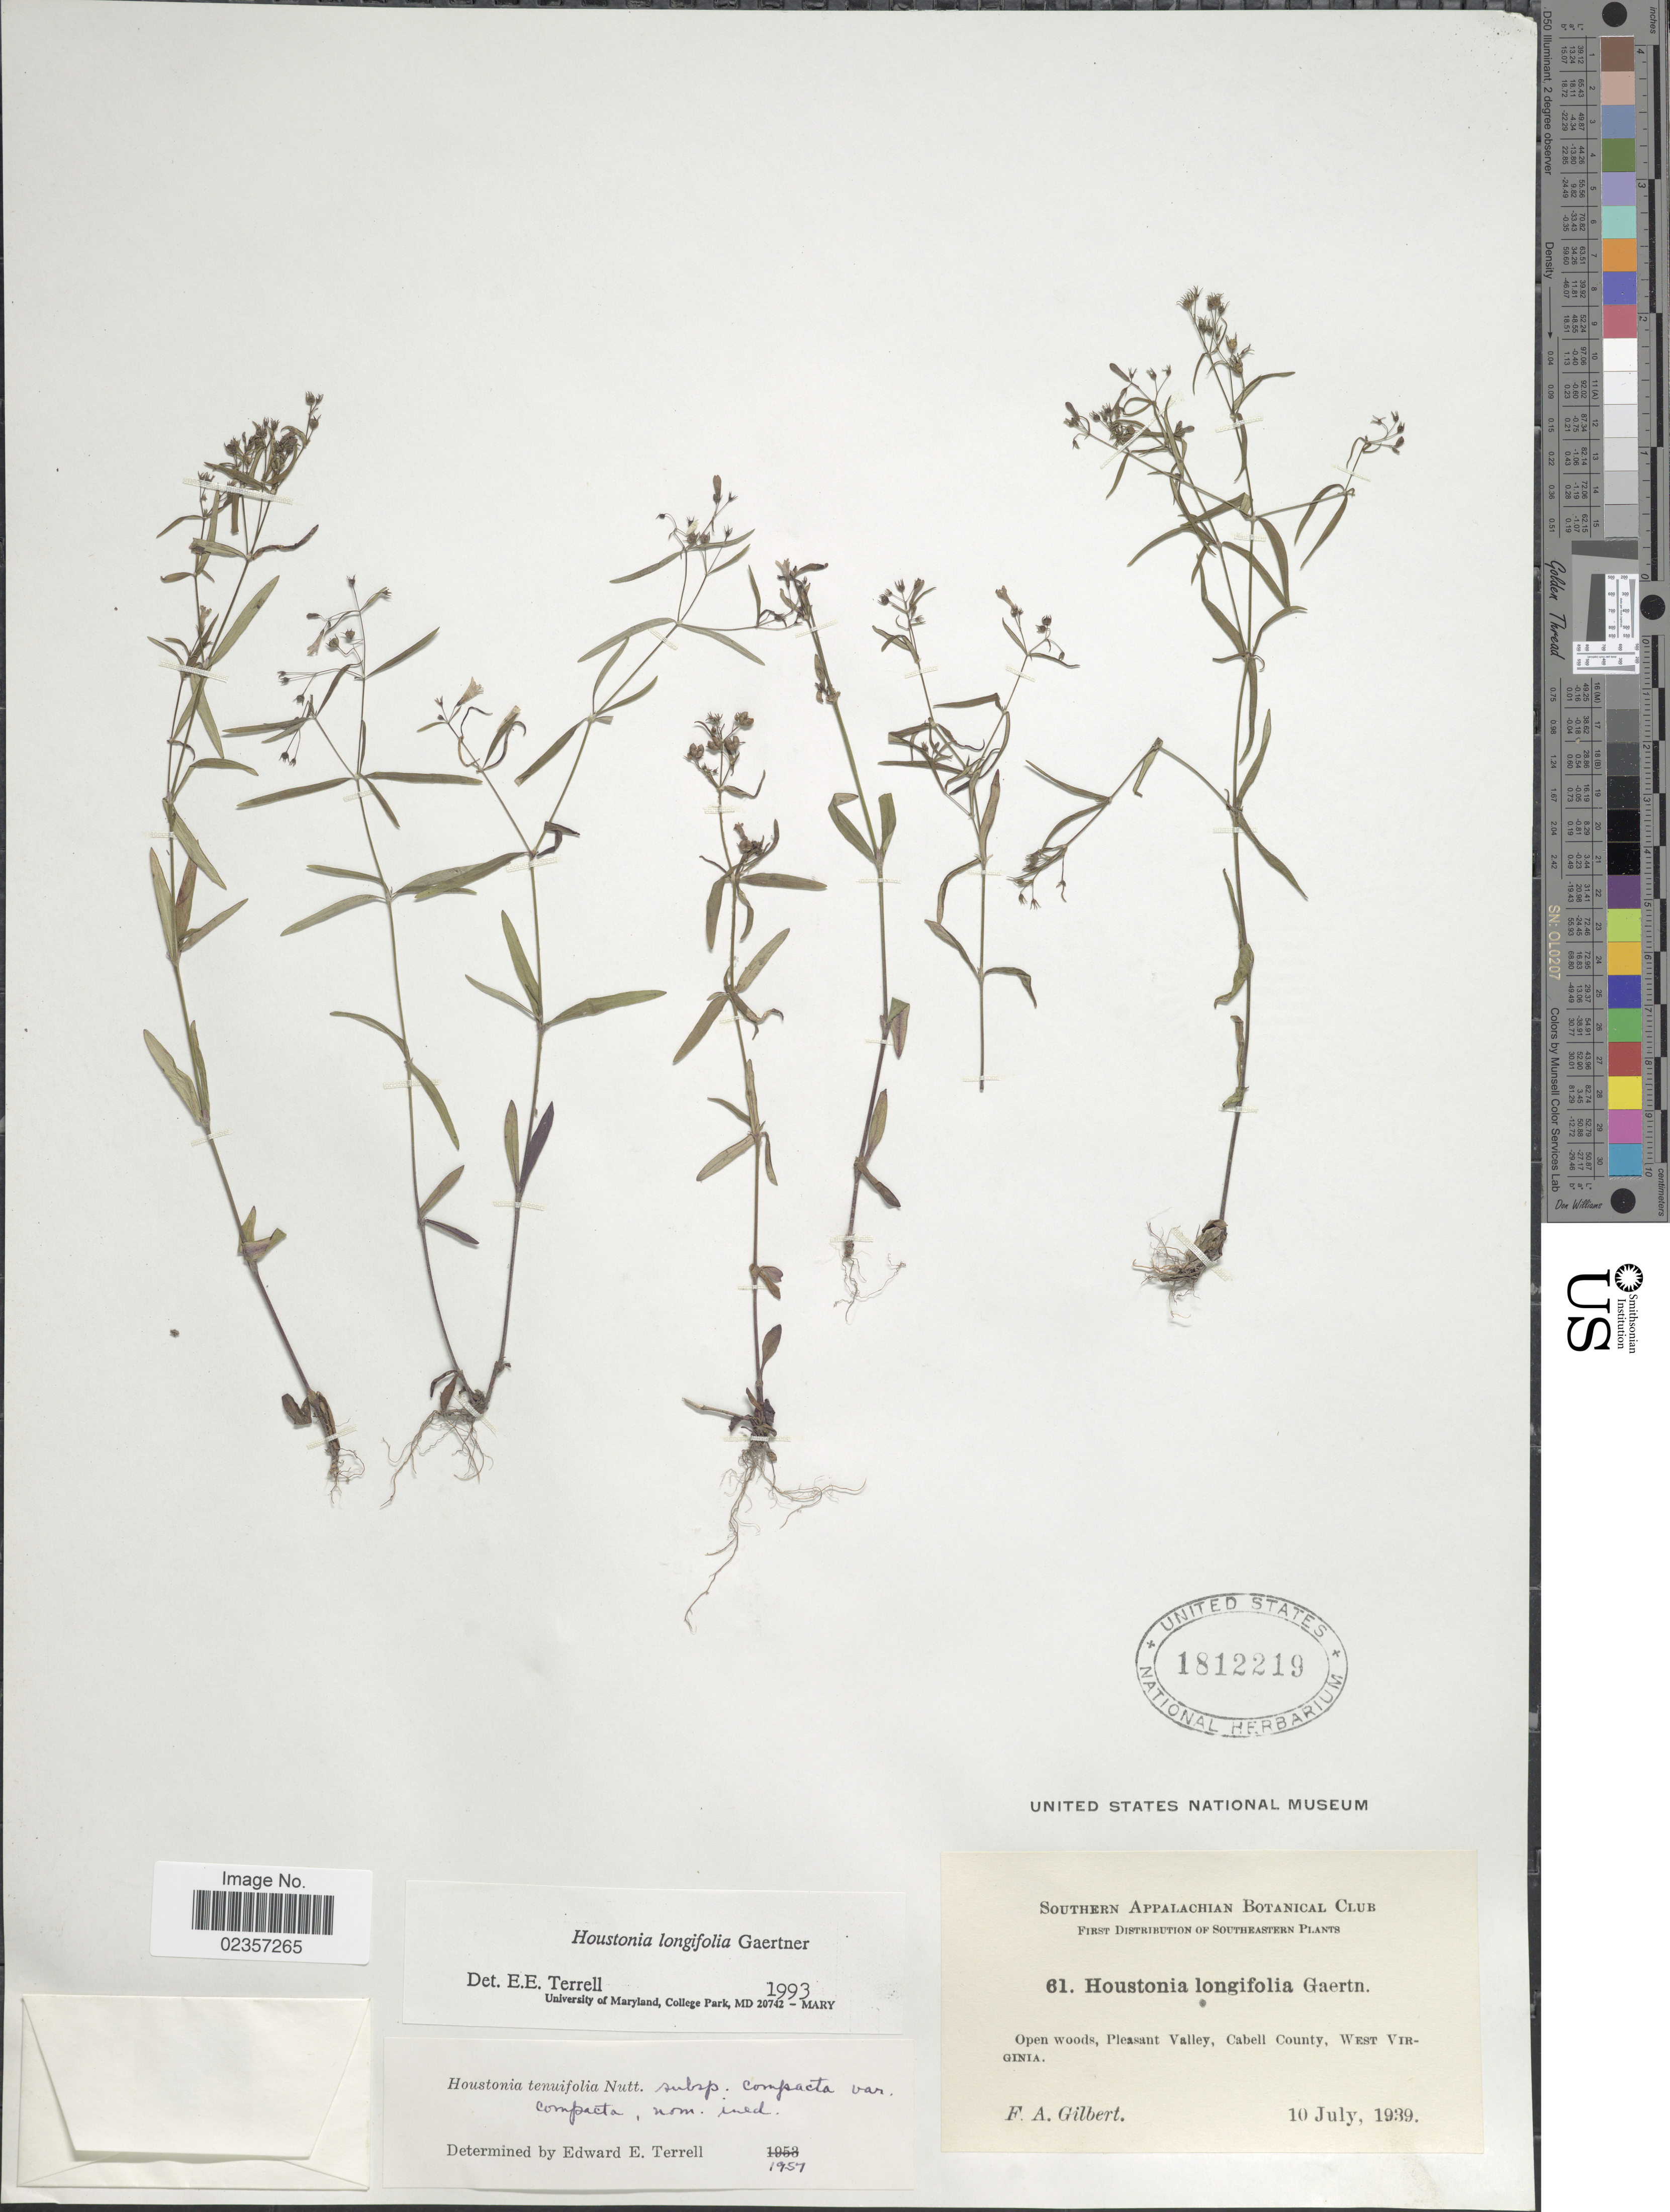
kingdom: Plantae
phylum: Tracheophyta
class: Magnoliopsida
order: Gentianales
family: Rubiaceae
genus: Houstonia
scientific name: Houstonia longifolia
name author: Gaertn.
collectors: F. A. Gilbert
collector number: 61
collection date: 1939-07-10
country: United States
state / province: West Virginia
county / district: Cabell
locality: Pleasant Valley, Cabell County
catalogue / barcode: US 1812219